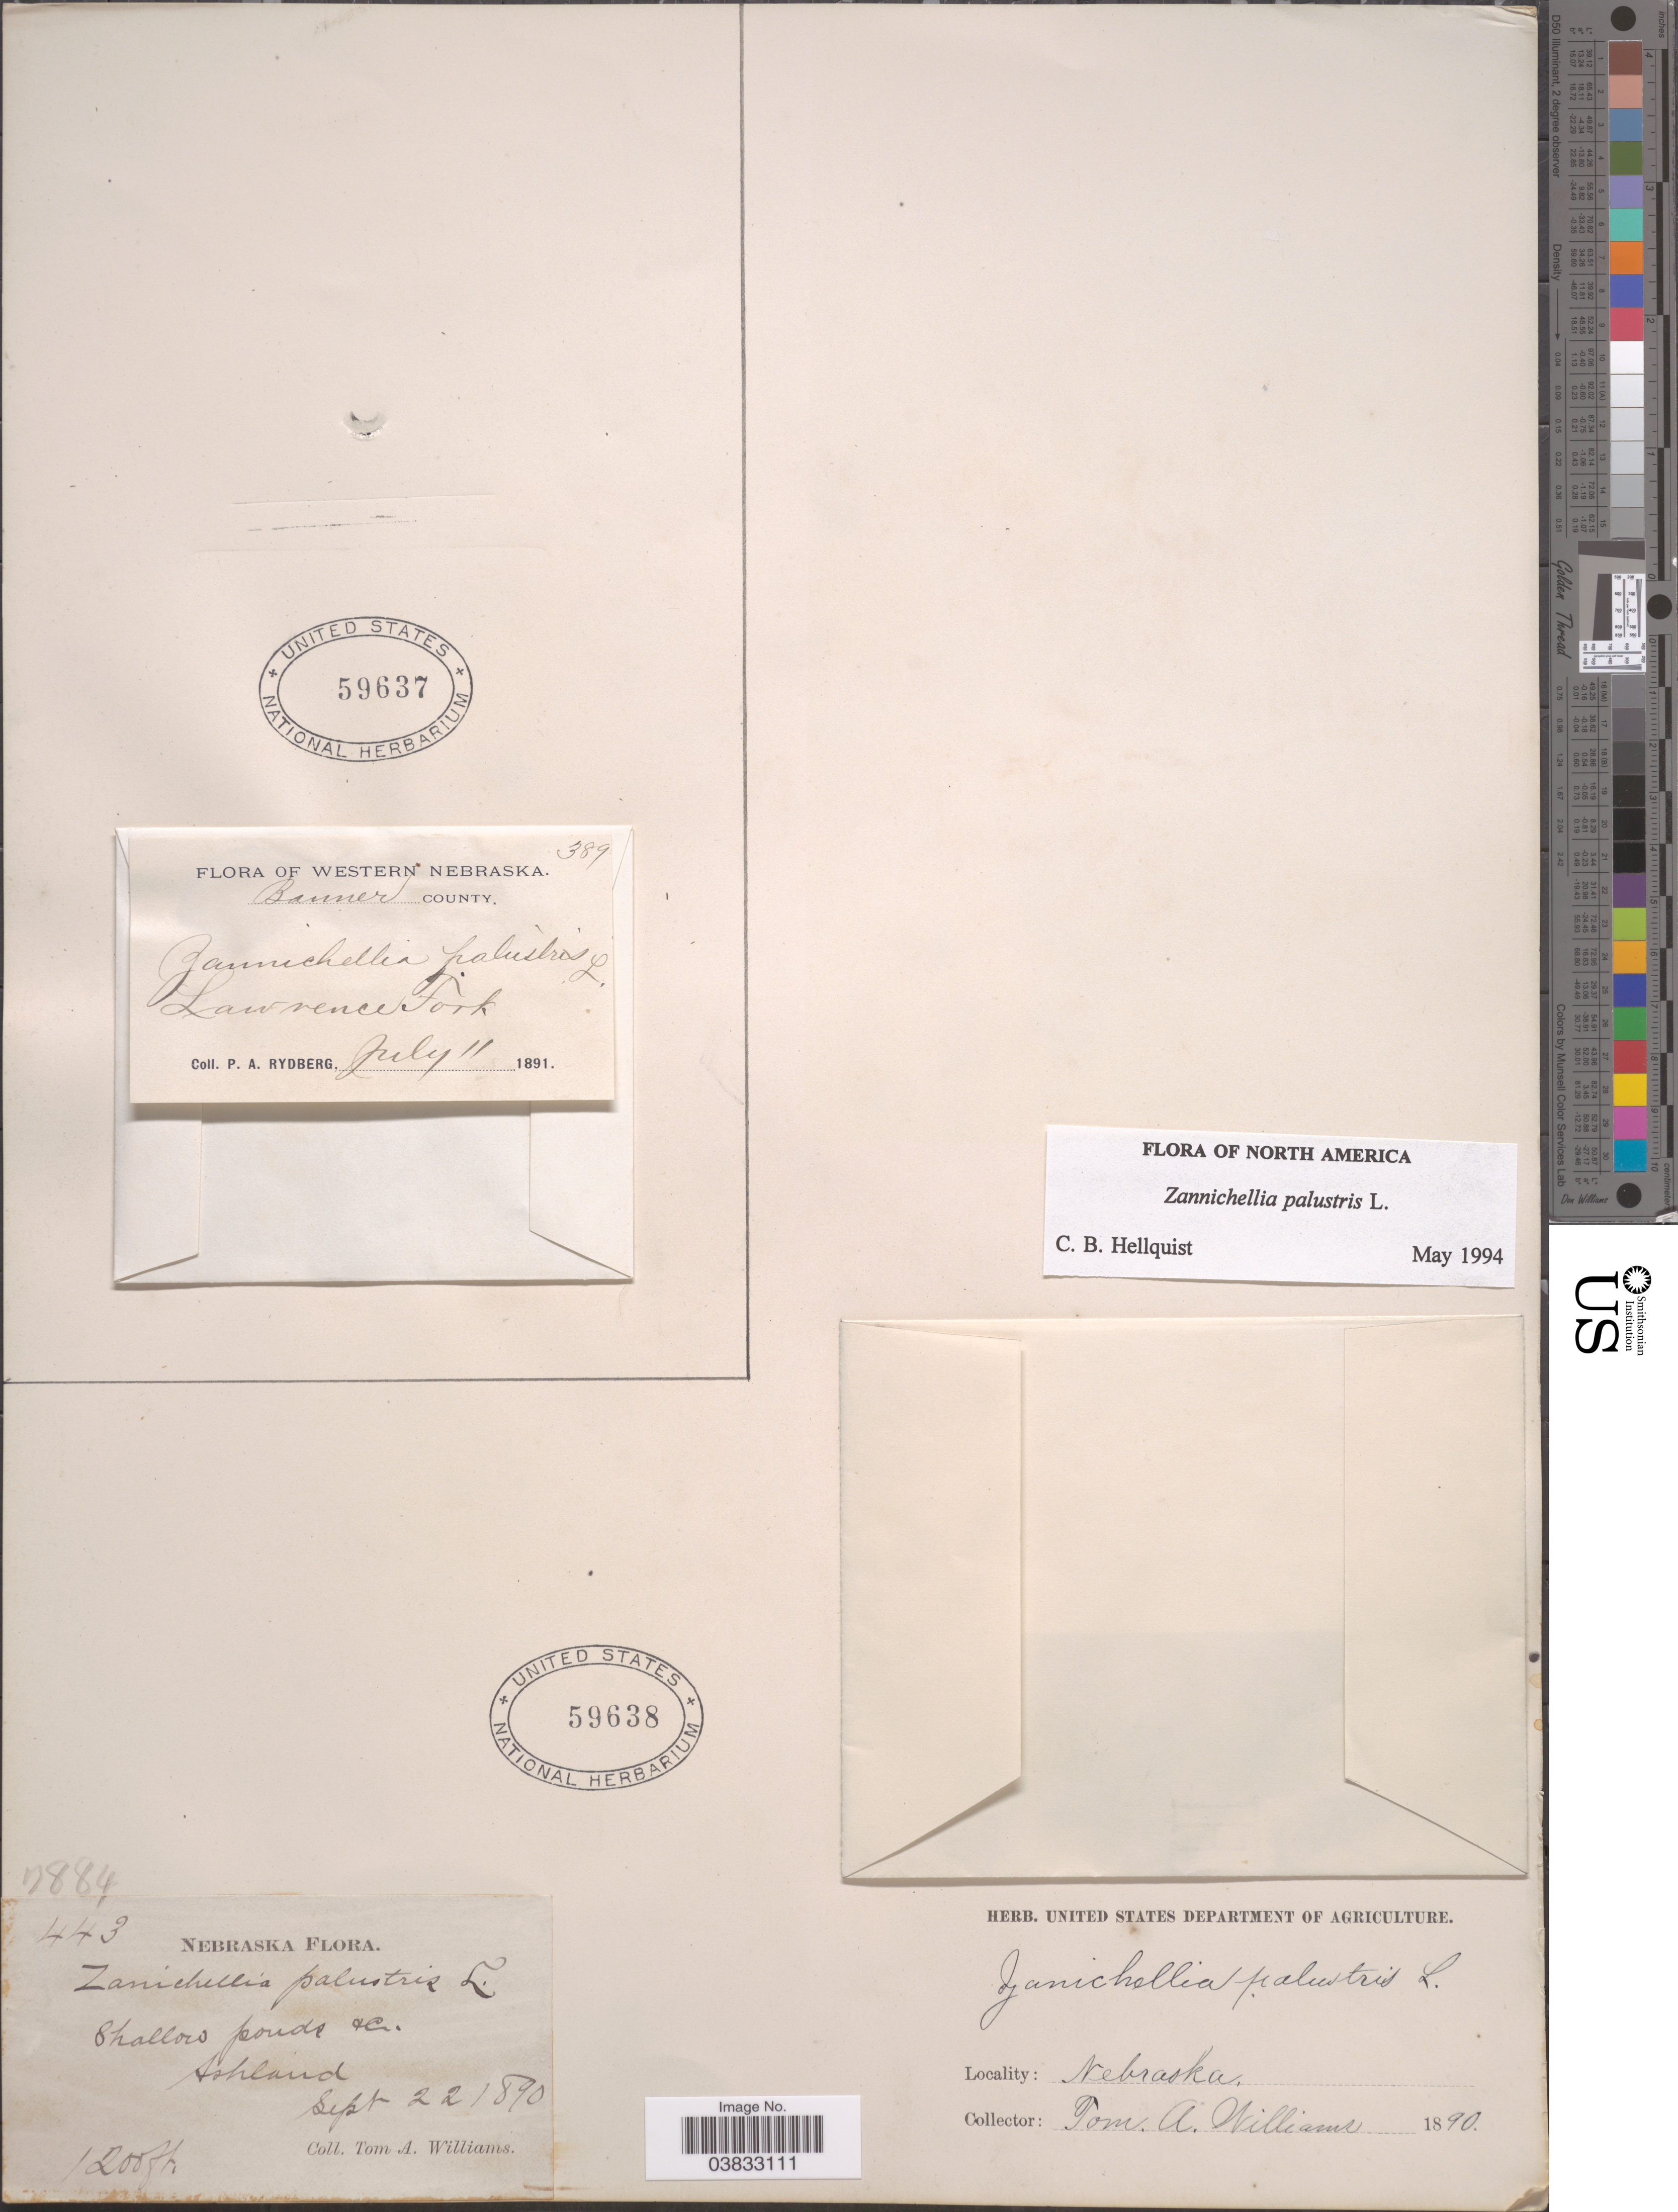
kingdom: Plantae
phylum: Tracheophyta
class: Liliopsida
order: Alismatales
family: Potamogetonaceae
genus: Zannichellia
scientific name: Zannichellia palustris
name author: L.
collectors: T. A. Williams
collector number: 443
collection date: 1890-09-22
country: United States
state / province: Nebraska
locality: Ashland.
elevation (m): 366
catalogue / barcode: US 59638-2